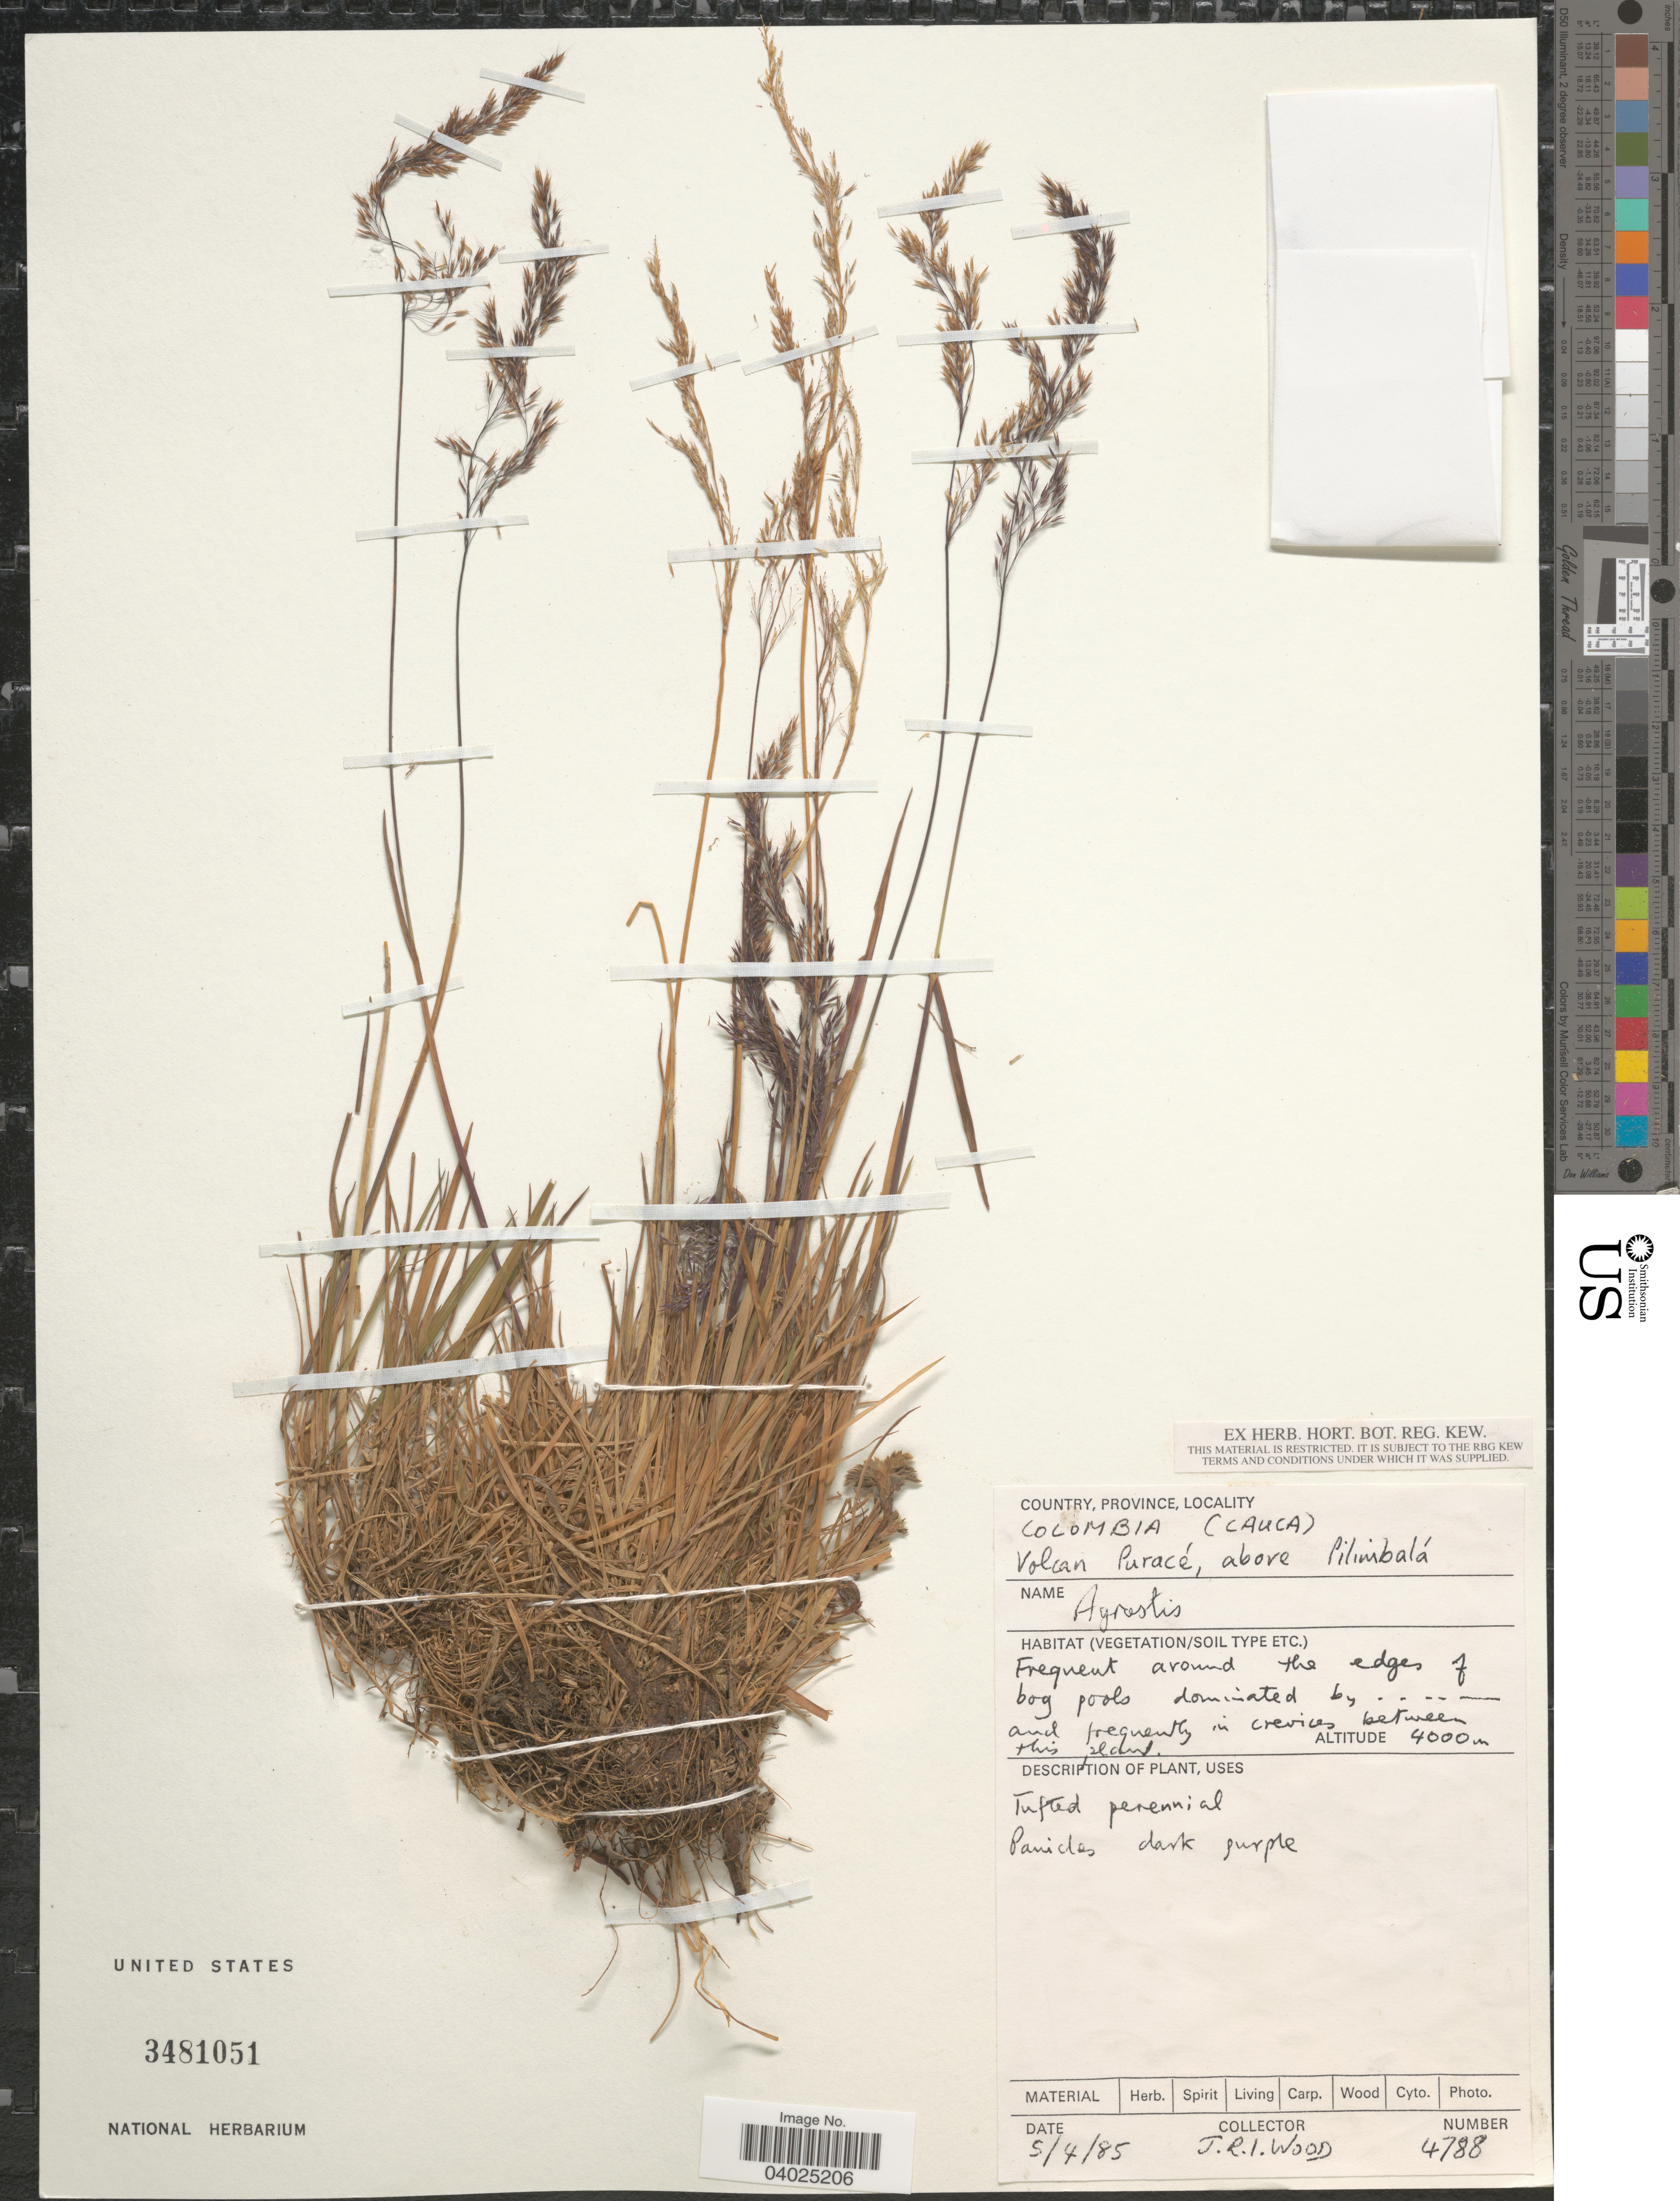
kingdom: Plantae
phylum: Tracheophyta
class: Liliopsida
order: Poales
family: Poaceae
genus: Agrostis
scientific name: Agrostis sp.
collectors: J. R. I. Wood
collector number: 4788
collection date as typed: Transcribed d/m/y: 5/4/85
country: Colombia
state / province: Cauca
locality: Volcan Puracé, above Pilimbalá.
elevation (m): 4000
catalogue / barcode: US 3481051